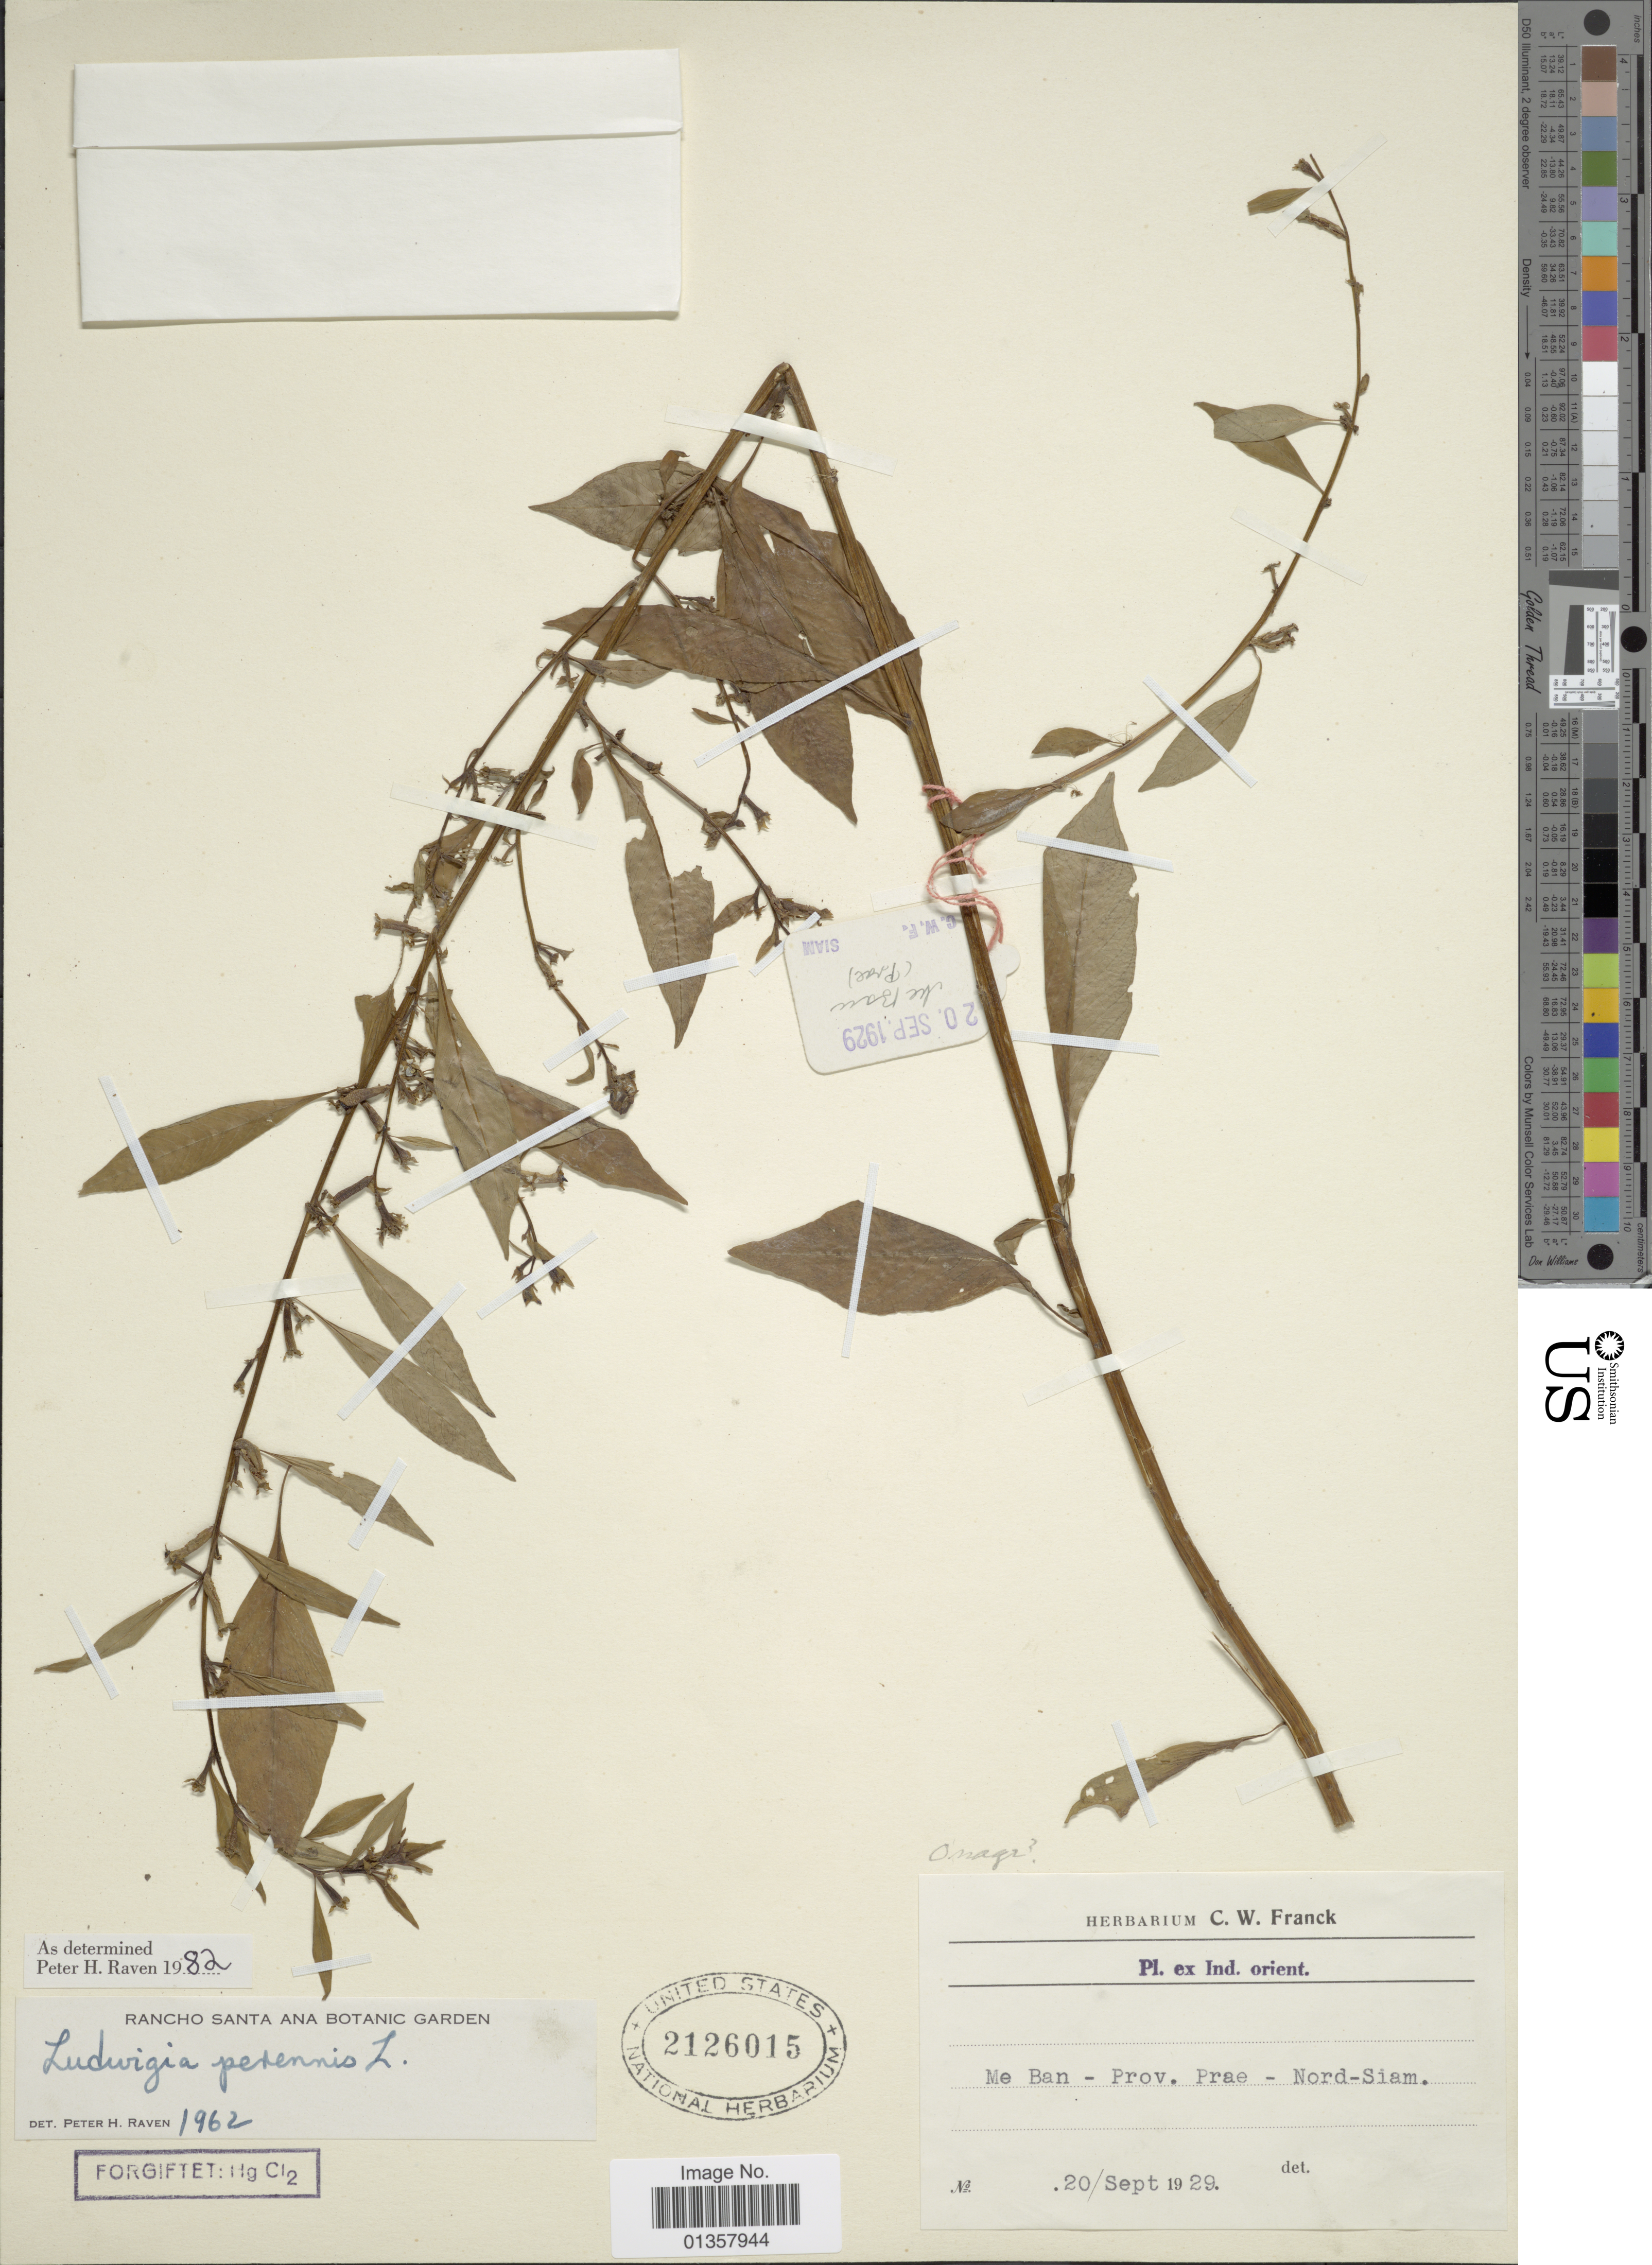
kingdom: Plantae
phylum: Tracheophyta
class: Magnoliopsida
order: Myrtales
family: Onagraceae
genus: Ludwigia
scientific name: Ludwigia perennis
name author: L.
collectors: C. Franck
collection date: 1929-09-20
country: Thailand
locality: Me Ban - Prov. Prae - Nord-Siam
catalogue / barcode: US 2126015